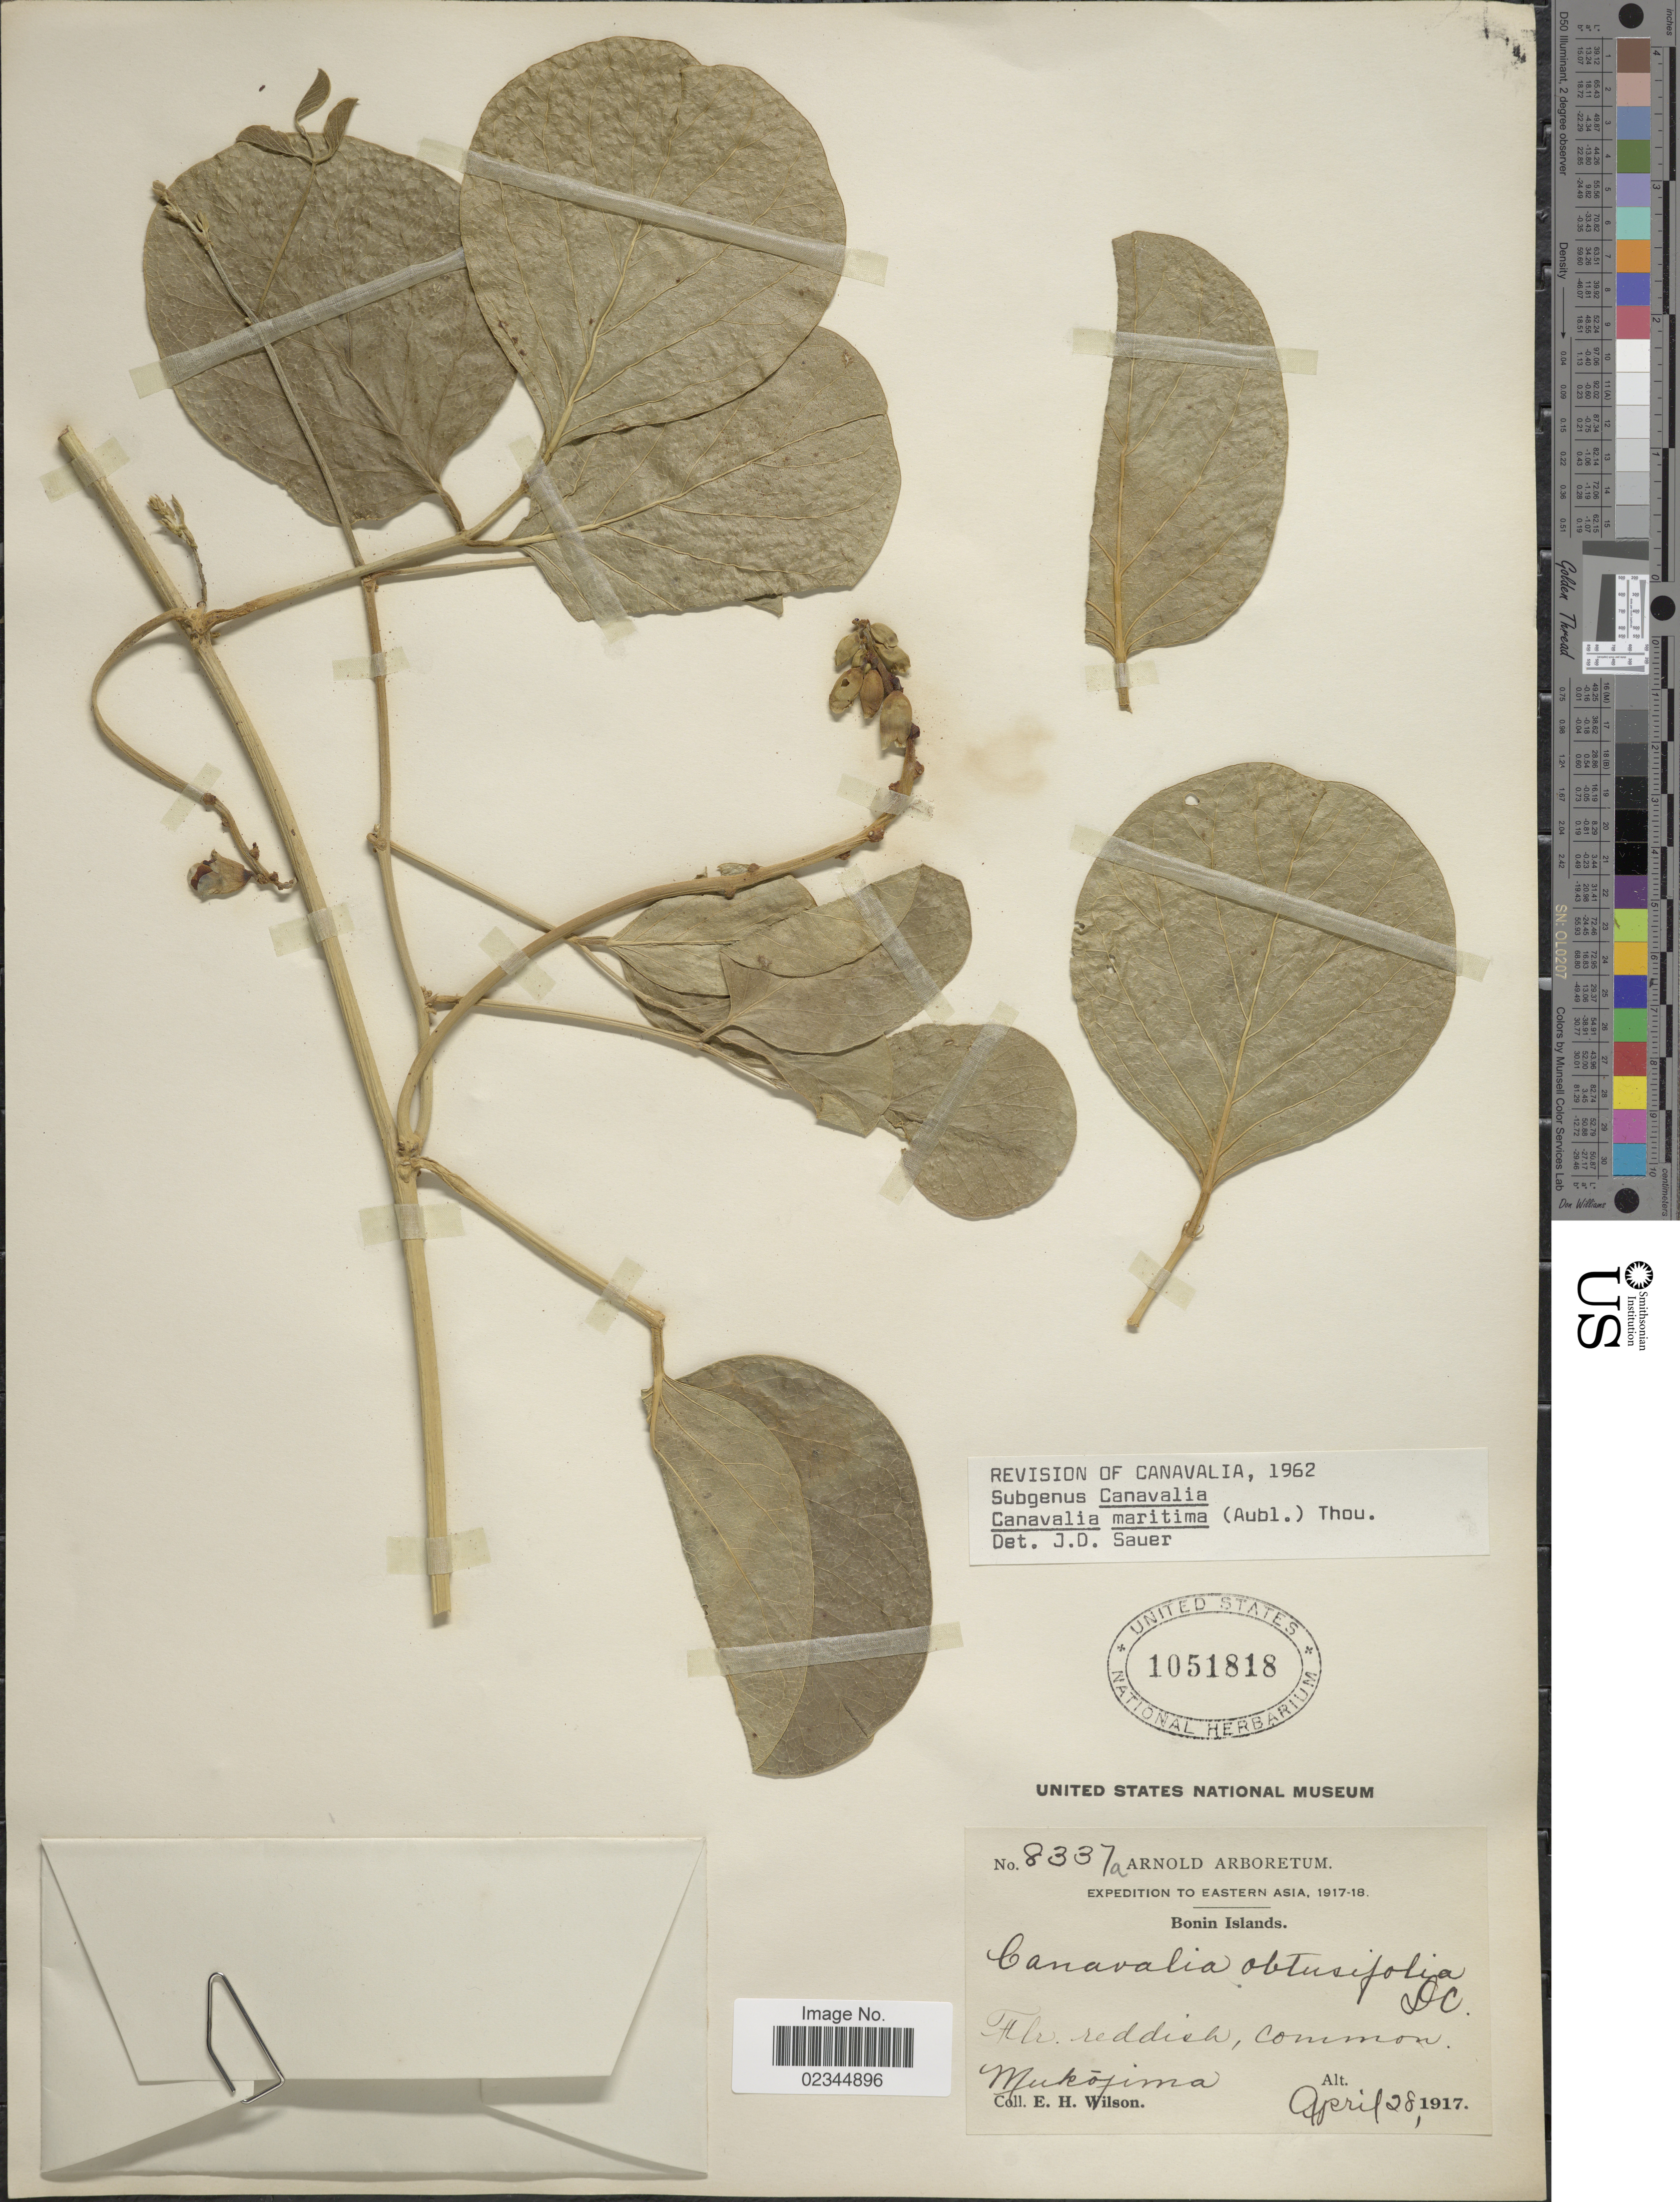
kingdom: Plantae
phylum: Tracheophyta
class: Magnoliopsida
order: Fabales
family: Fabaceae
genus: Canavalia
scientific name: Canavalia rosea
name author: (Sw.) DC.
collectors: E. Wilson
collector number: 8337a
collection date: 1917-04-28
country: Japan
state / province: Tokyo, Federal City of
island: Bonin Islands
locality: Eastern Asia, Bonin Islands, Mukojima.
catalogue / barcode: US 1051818